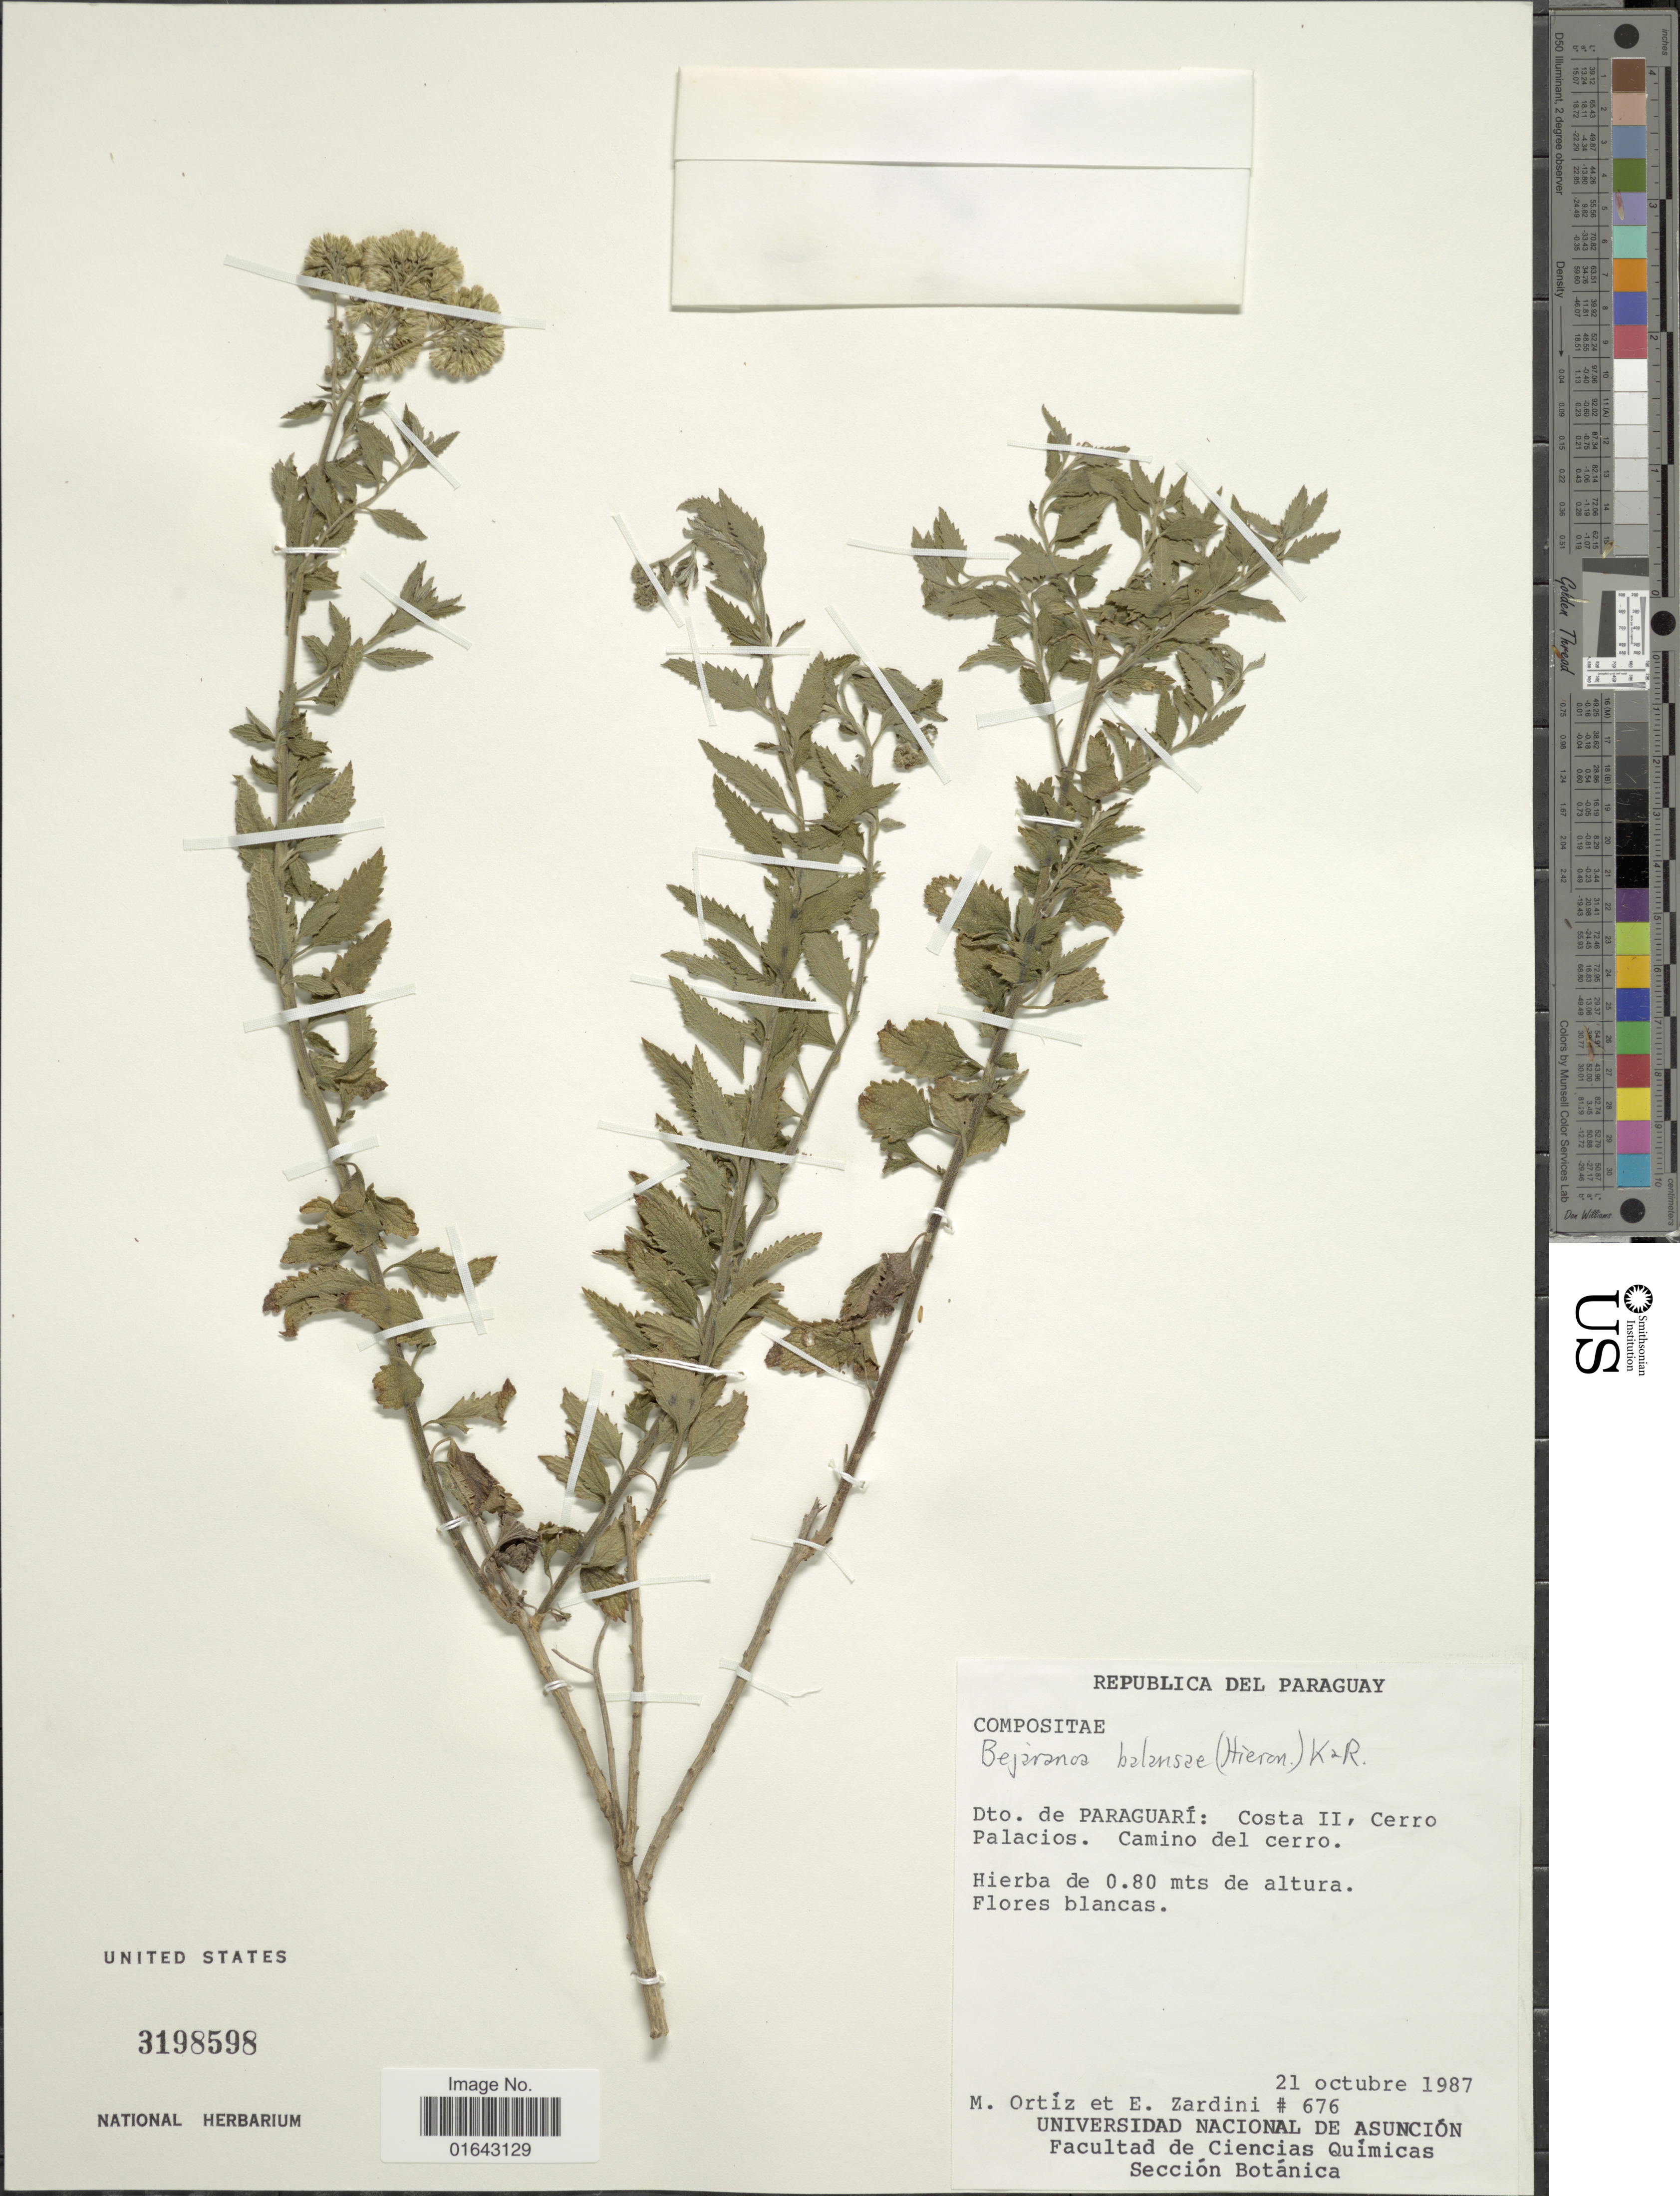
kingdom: Plantae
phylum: Tracheophyta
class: Magnoliopsida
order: Asterales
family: Asteraceae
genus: Bejaranoa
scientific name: Bejaranoa balansae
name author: (Hieron.) R.M. King & H. Rob.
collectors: M. Ortíz & E. M. Zardini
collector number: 676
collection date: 1987-10-21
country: Paraguay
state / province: Paraguari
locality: Dto. de Paraguarí: Costa II, Cerro Palacios.Camino del cerro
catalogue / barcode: US 3198598